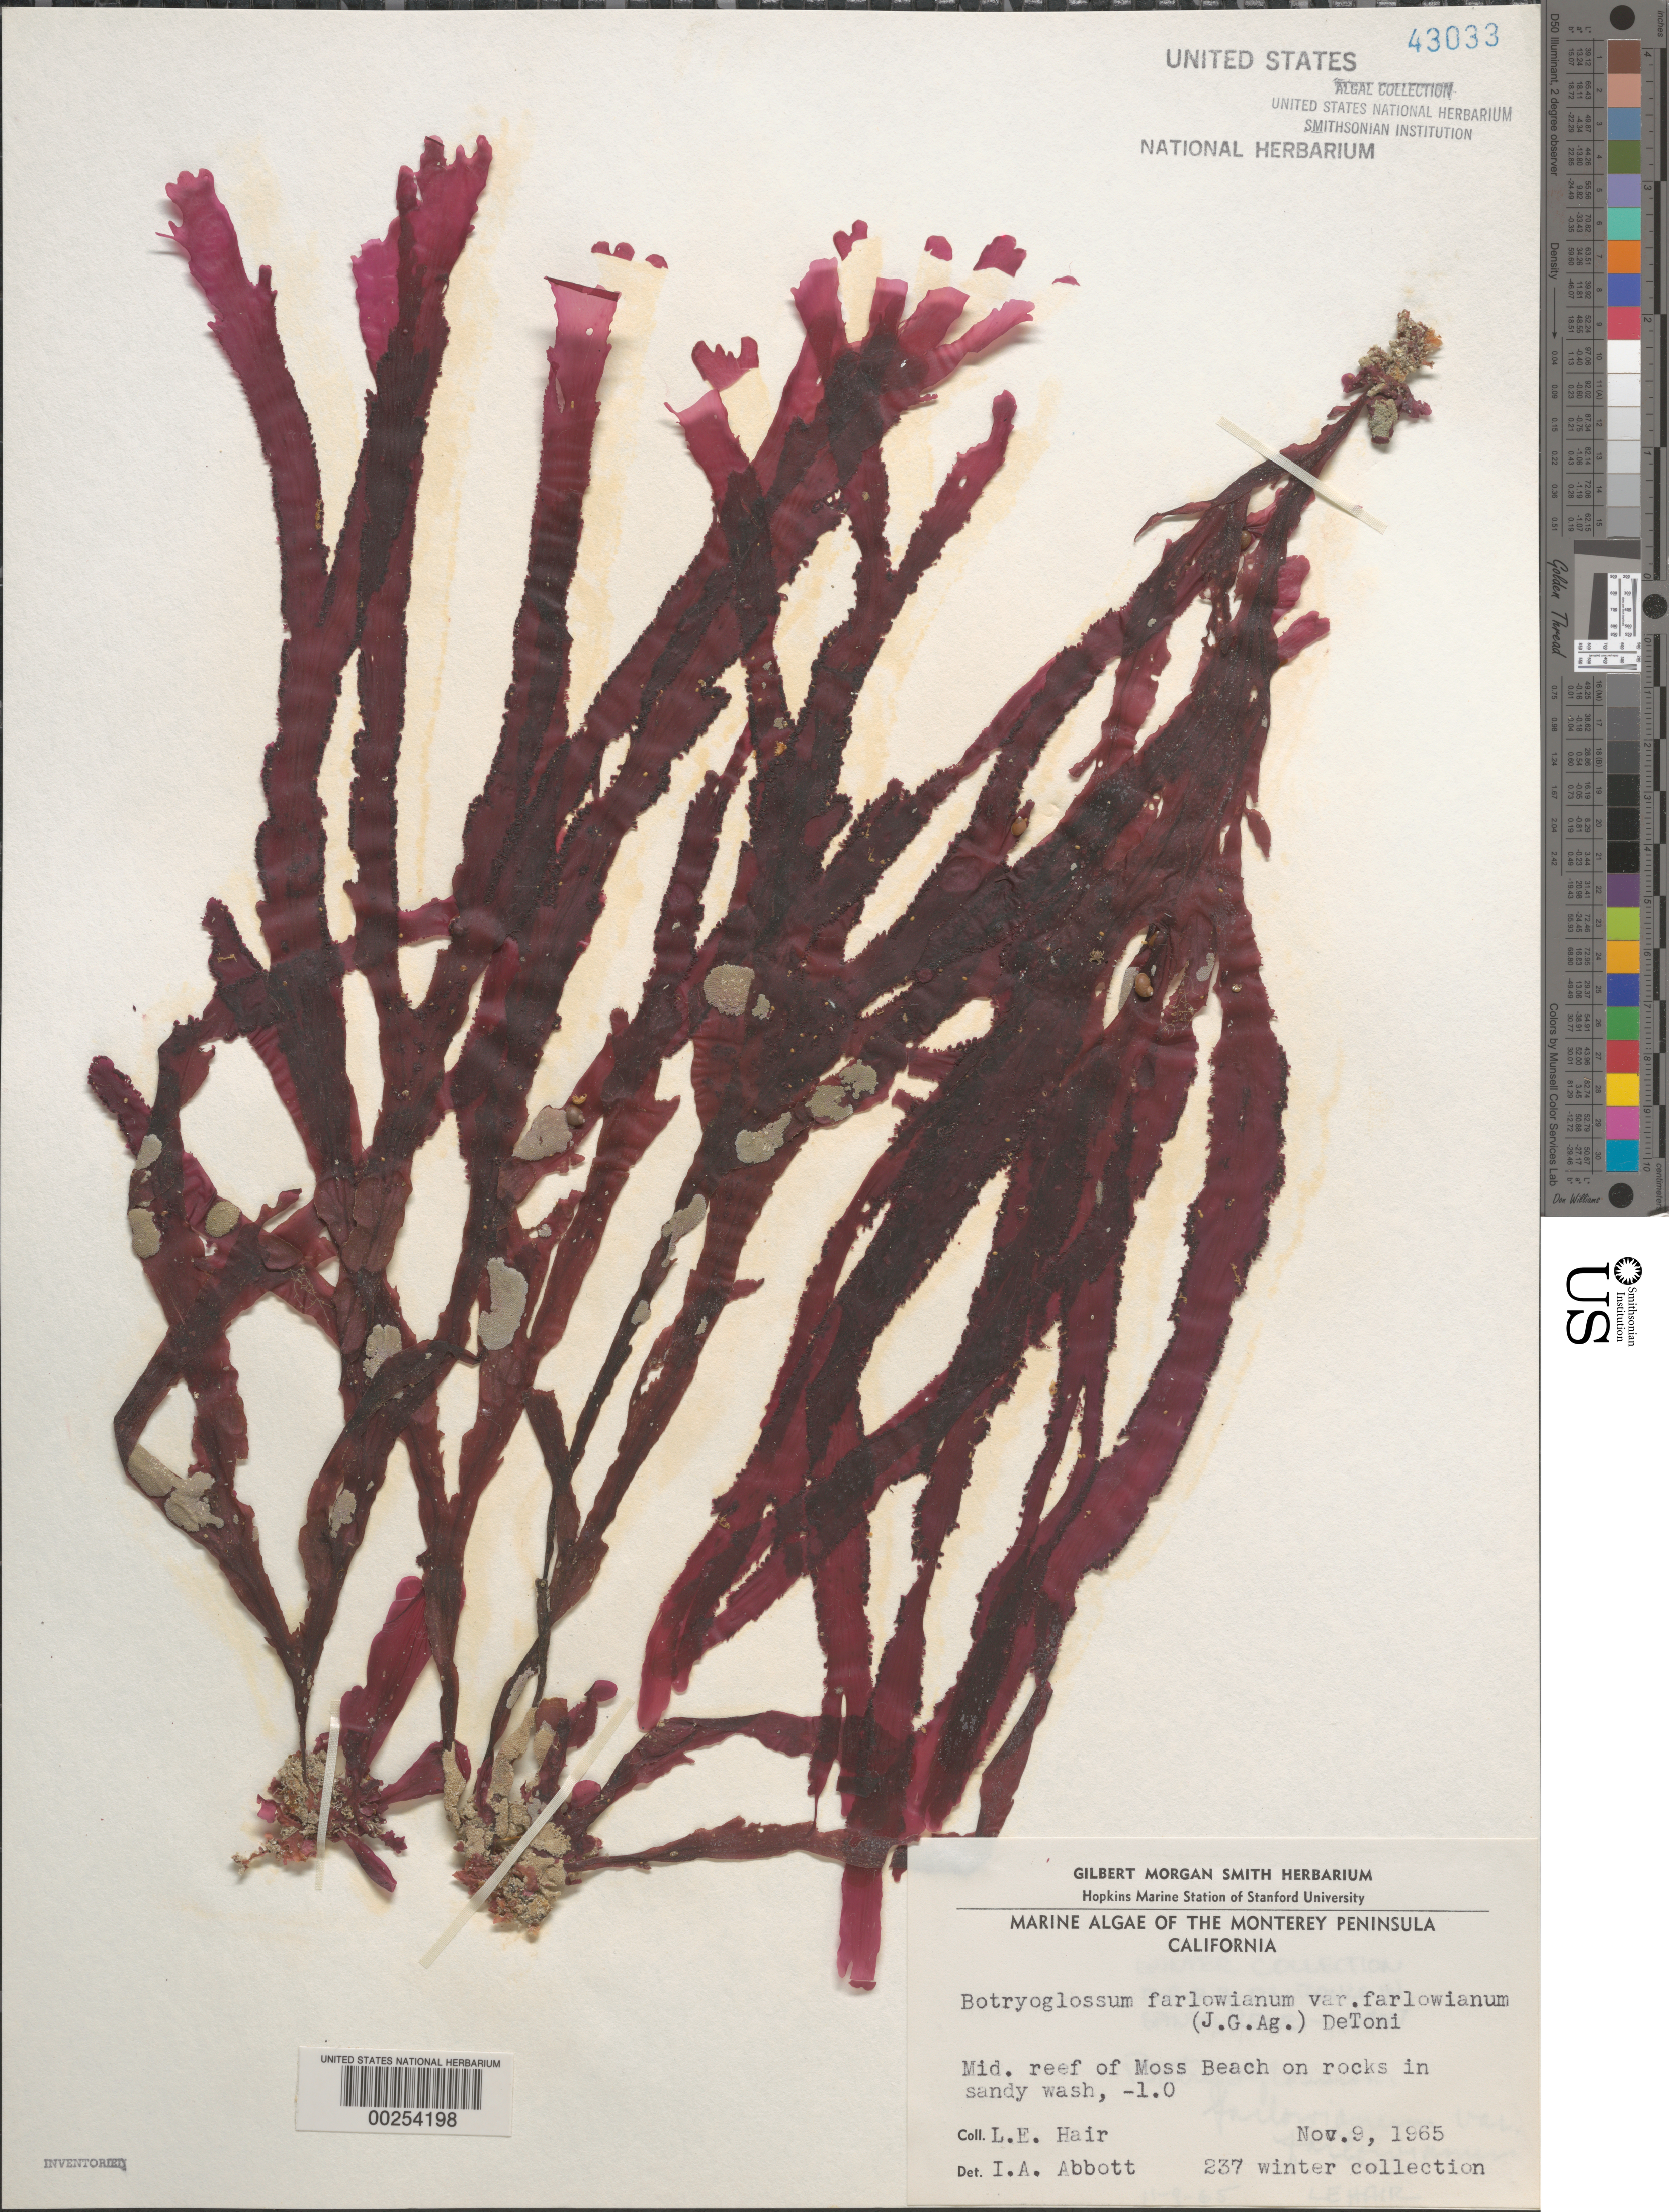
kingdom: Plantae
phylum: Rhodophyta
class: Florideophyceae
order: Ceramiales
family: Delesseriaceae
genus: Botryoglossum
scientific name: Botryoglossum farlowianum var. farlowianum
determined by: Abbott, Isabella A.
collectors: L. Hair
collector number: Leh 237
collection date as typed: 09 Nov 1965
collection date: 1965-11-09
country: United States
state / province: California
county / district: Monterey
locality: Middle Reef of Moss Beach, Monterey Peninsula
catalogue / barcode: US 43033